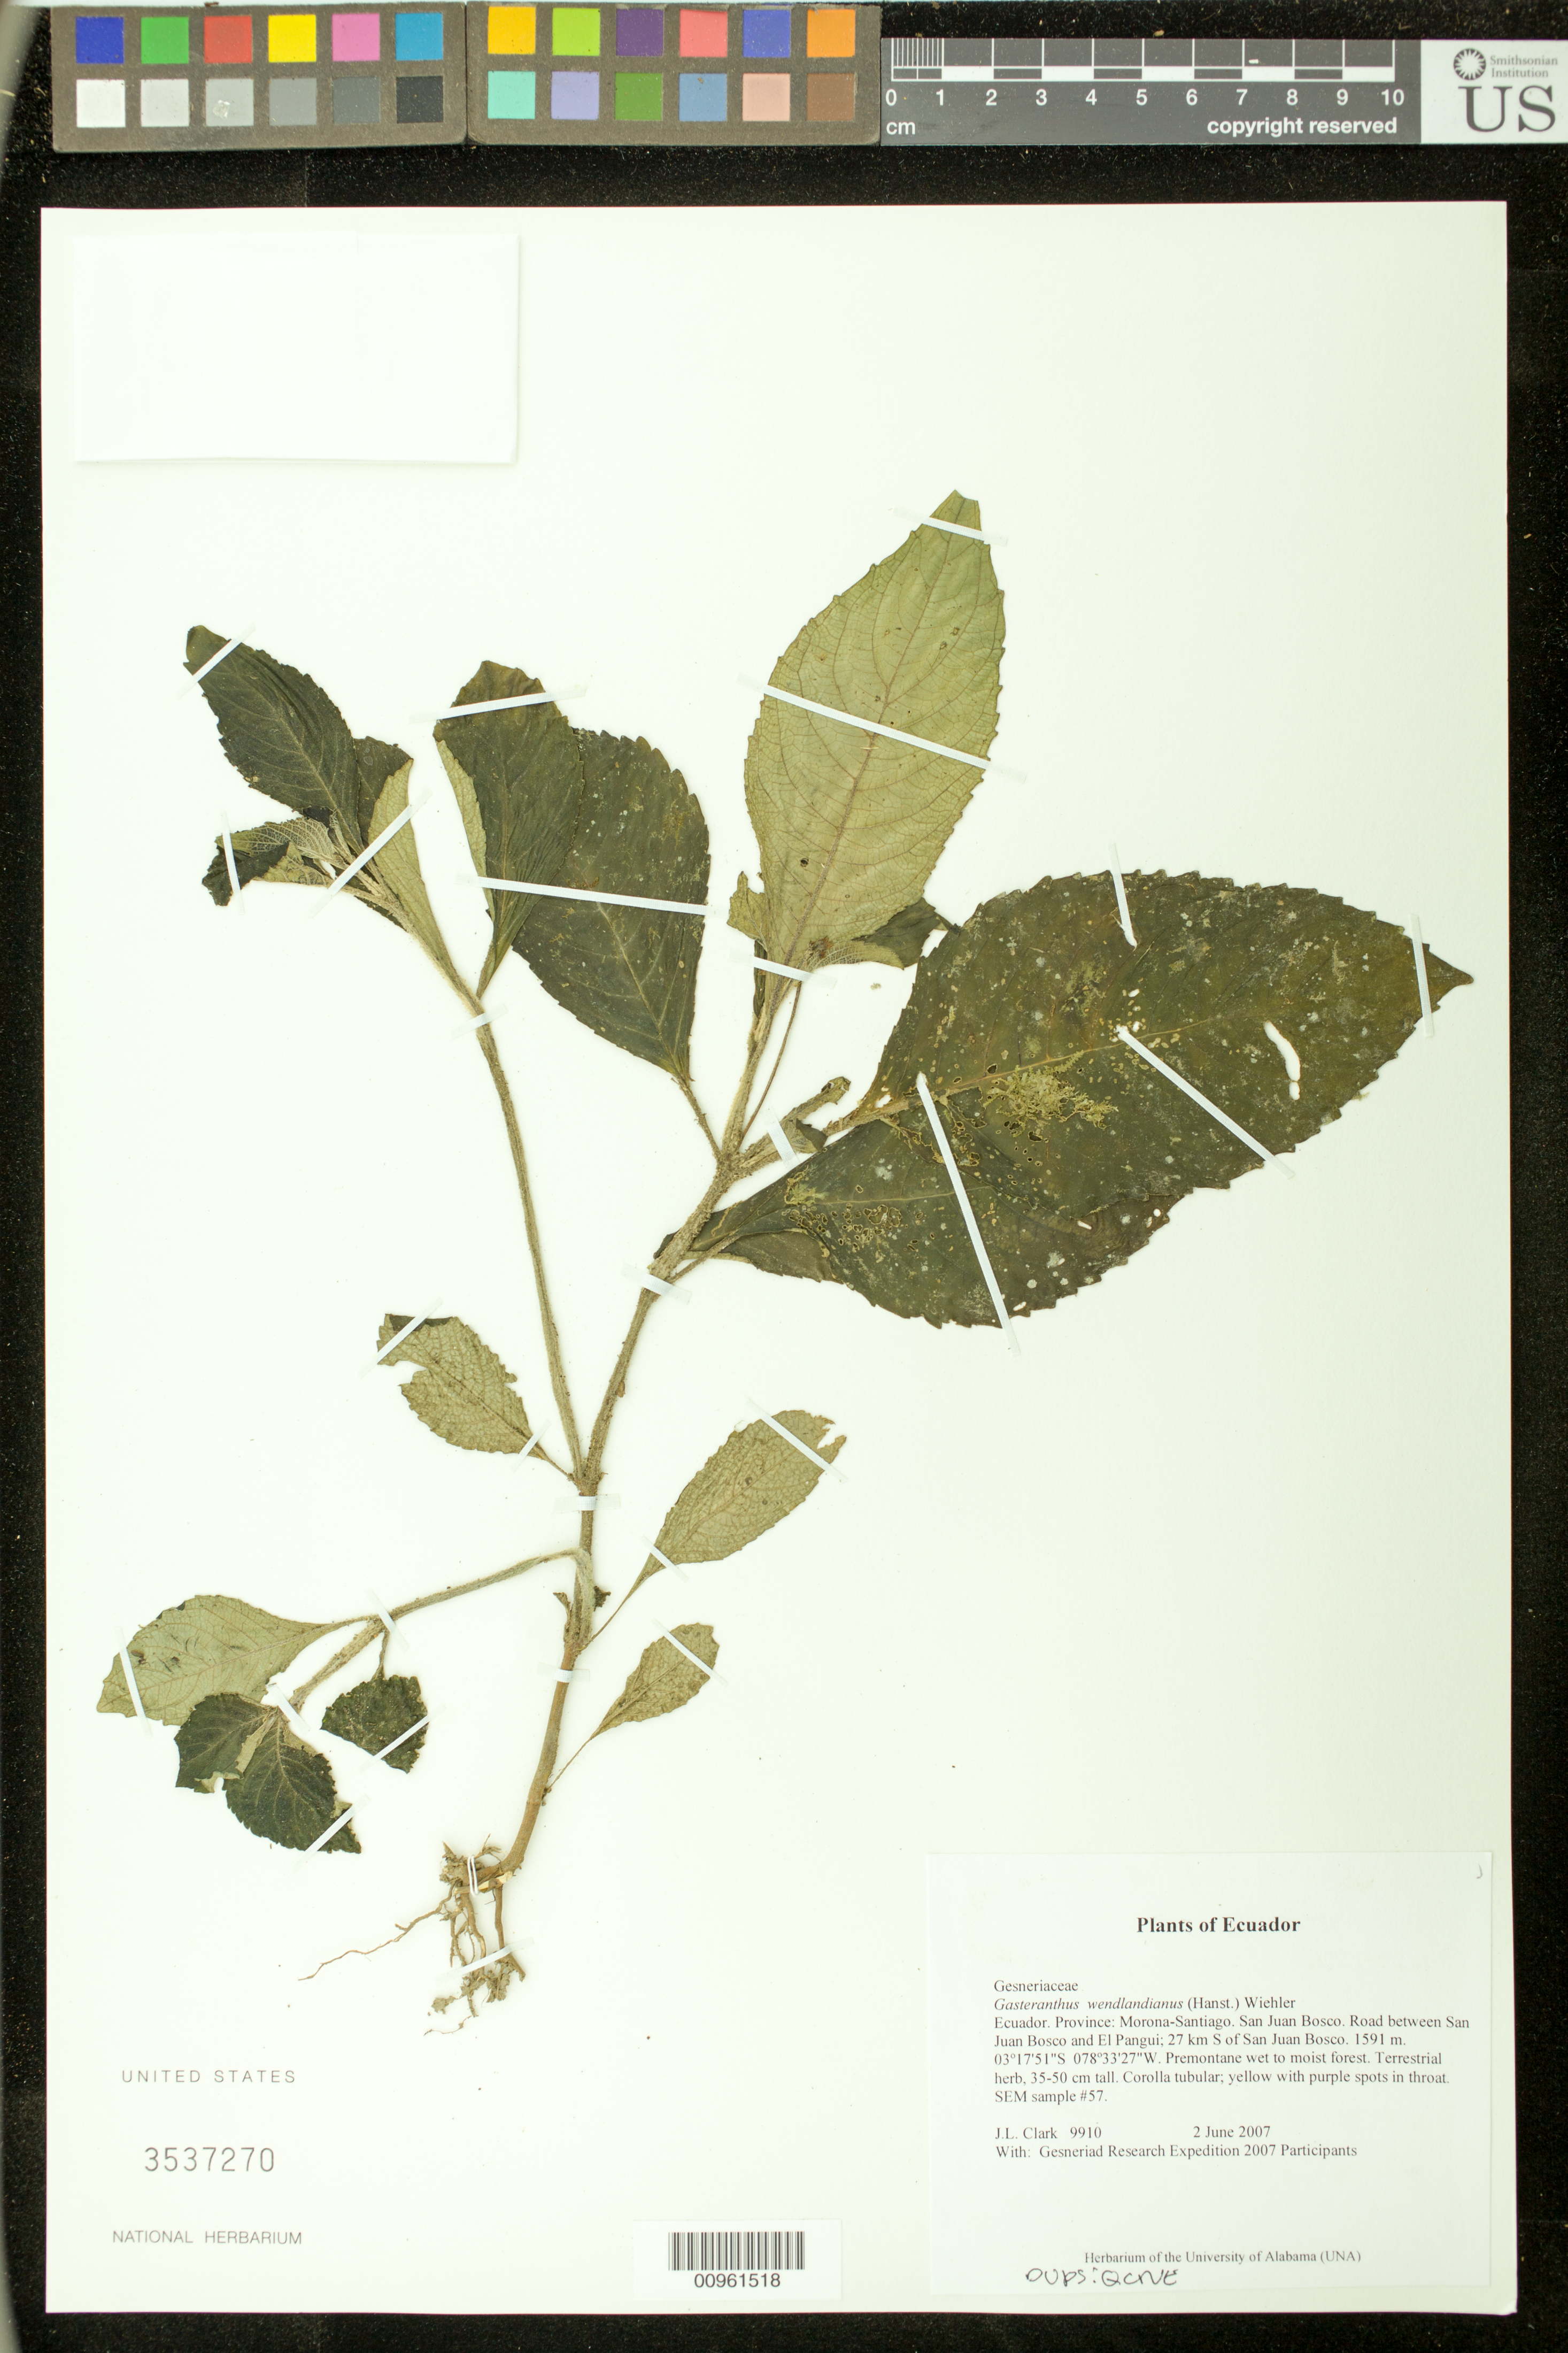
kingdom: Plantae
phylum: Tracheophyta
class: Magnoliopsida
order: Lamiales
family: Gesneriaceae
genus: Gasteranthus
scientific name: Gasteranthus wendlandianus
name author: (Hanst.) Wiehler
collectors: J. L. Clark & Gesneriad Research Expedition 2007 Participants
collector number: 9910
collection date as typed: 02 Jun 2007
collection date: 2007-06-02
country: Ecuador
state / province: Morona-Santiago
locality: San Juan Bosco. Road between San Juan Bosco and El Pangui; 27 km S of San Juan Bosco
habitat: Premontane wet to moist forest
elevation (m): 1591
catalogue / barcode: US 3537270